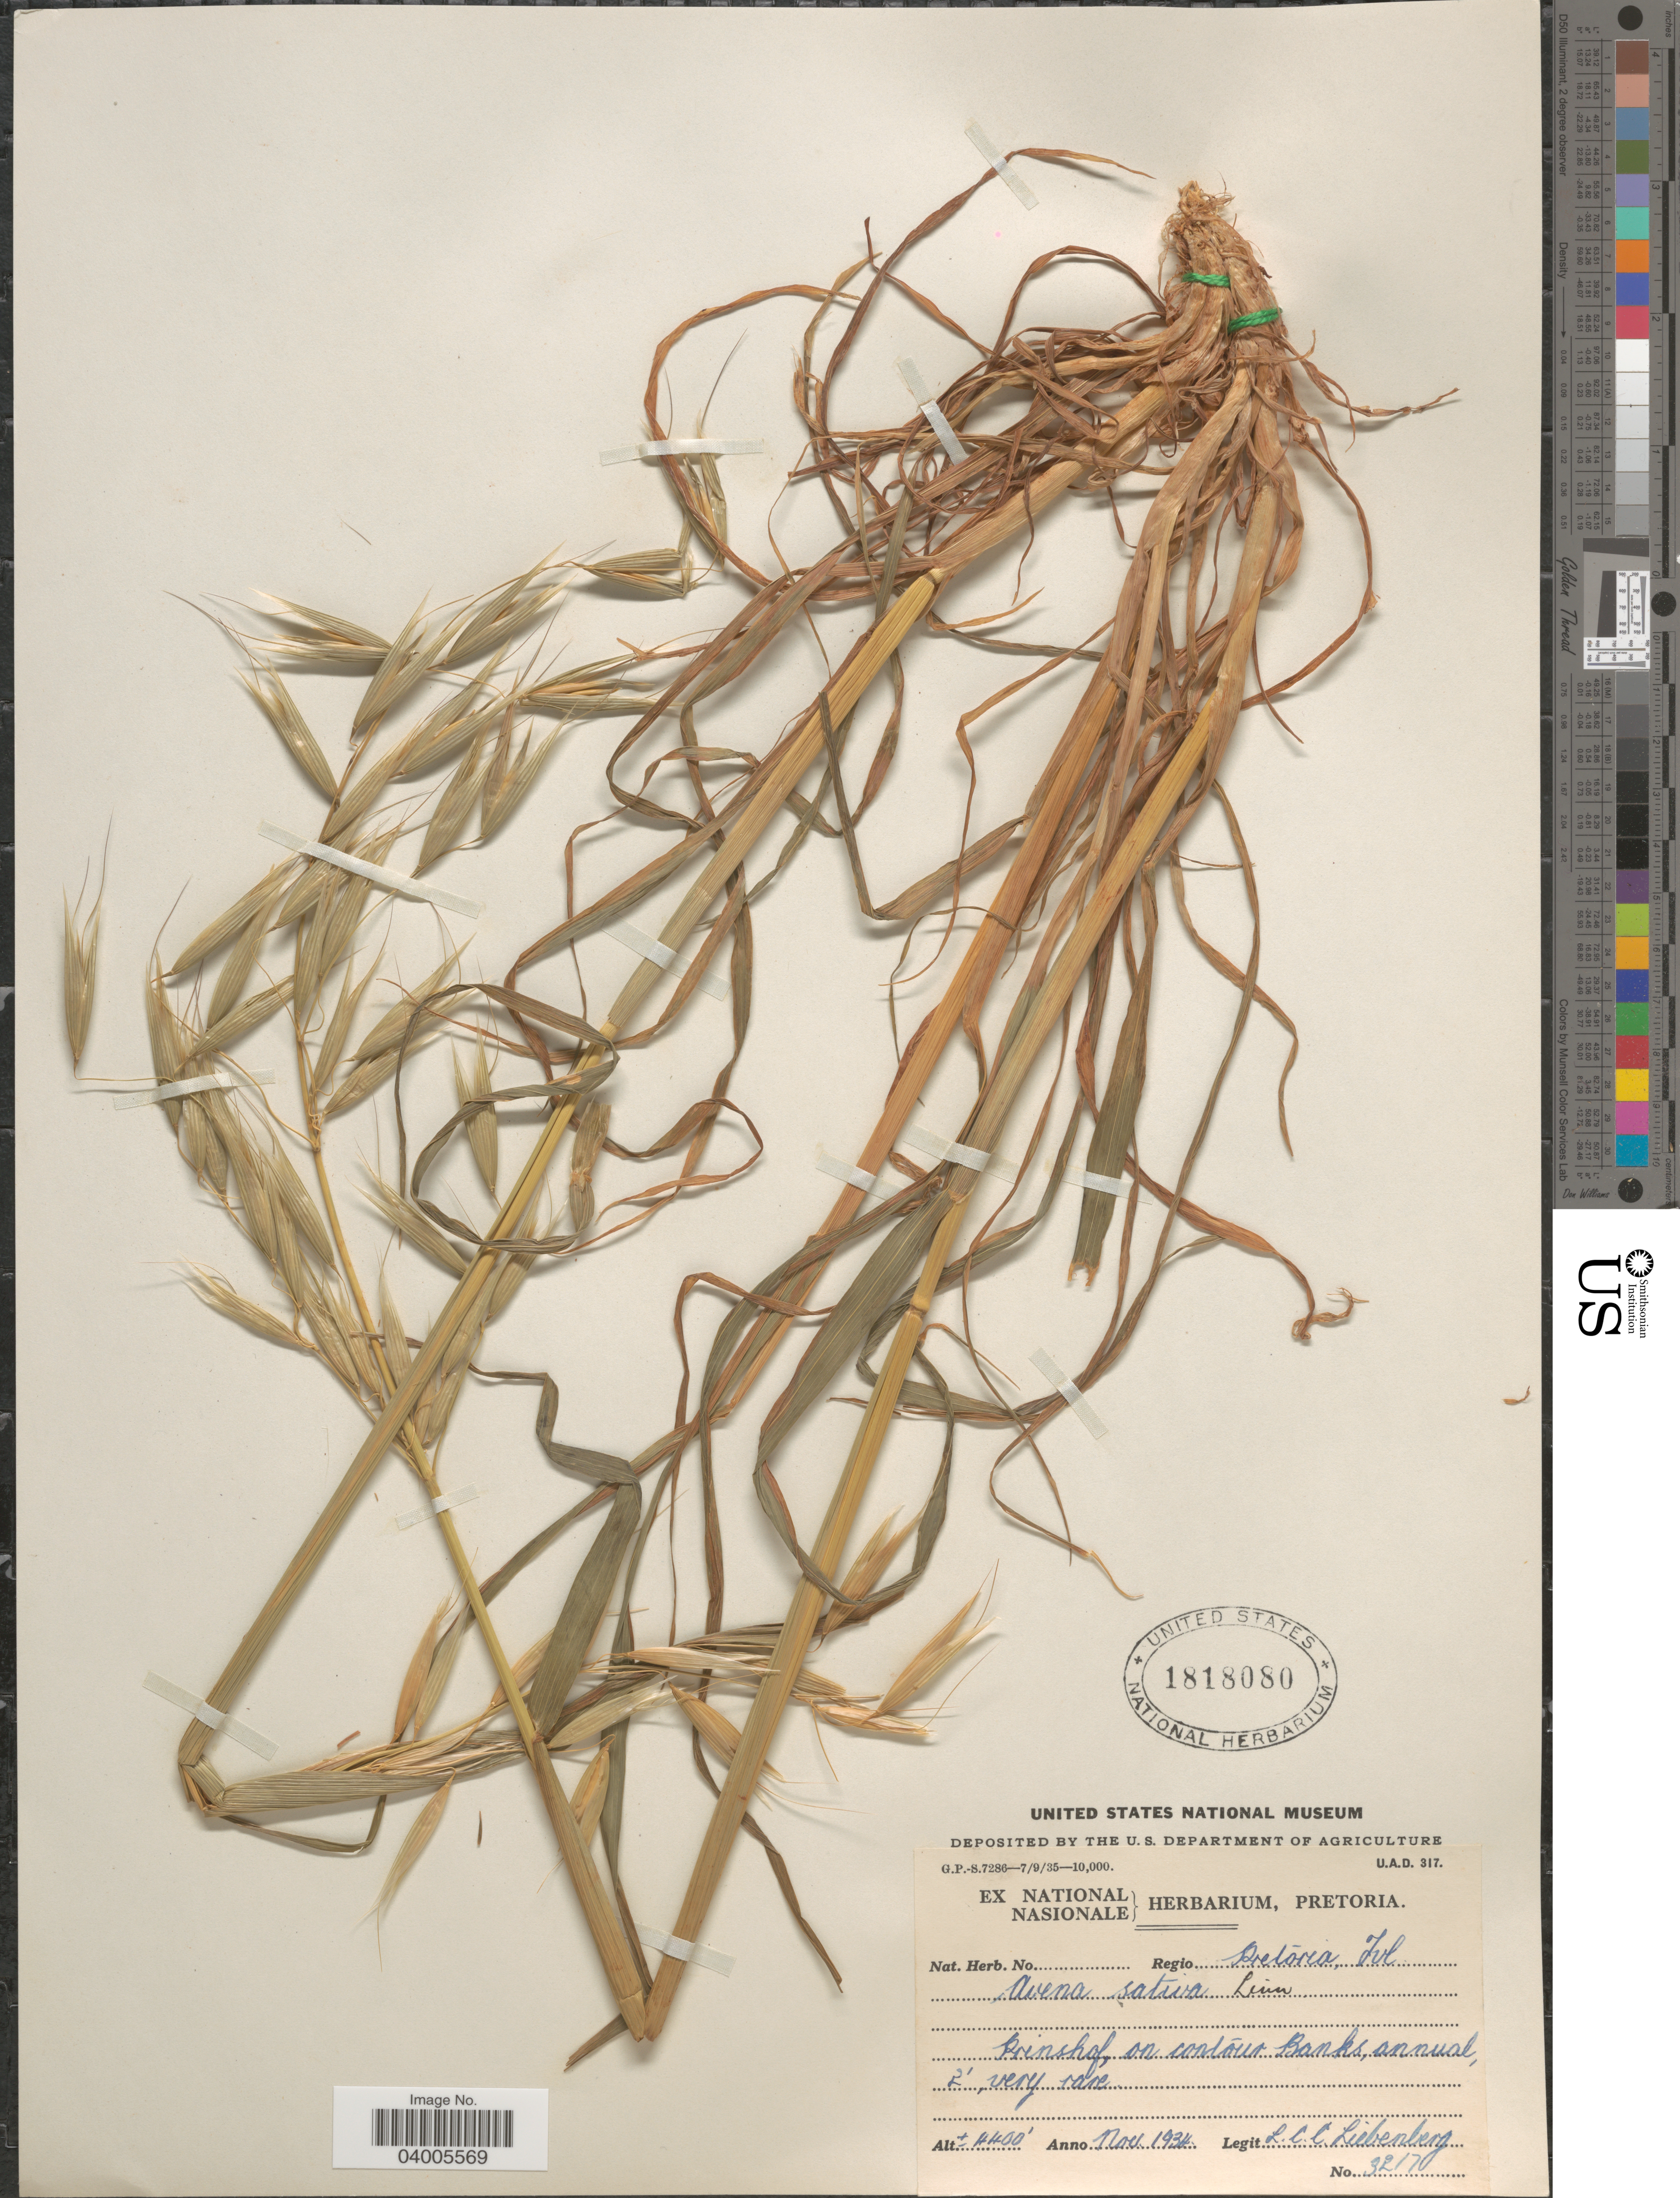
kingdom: Plantae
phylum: Tracheophyta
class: Liliopsida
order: Poales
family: Poaceae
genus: Avena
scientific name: Avena sativa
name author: L.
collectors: L. Liebenberg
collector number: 3217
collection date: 1934-11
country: South Africa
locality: Regio Pretoria, Tvl. Prinshof, on contóur Banks.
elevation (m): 1341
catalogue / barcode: US 1818080